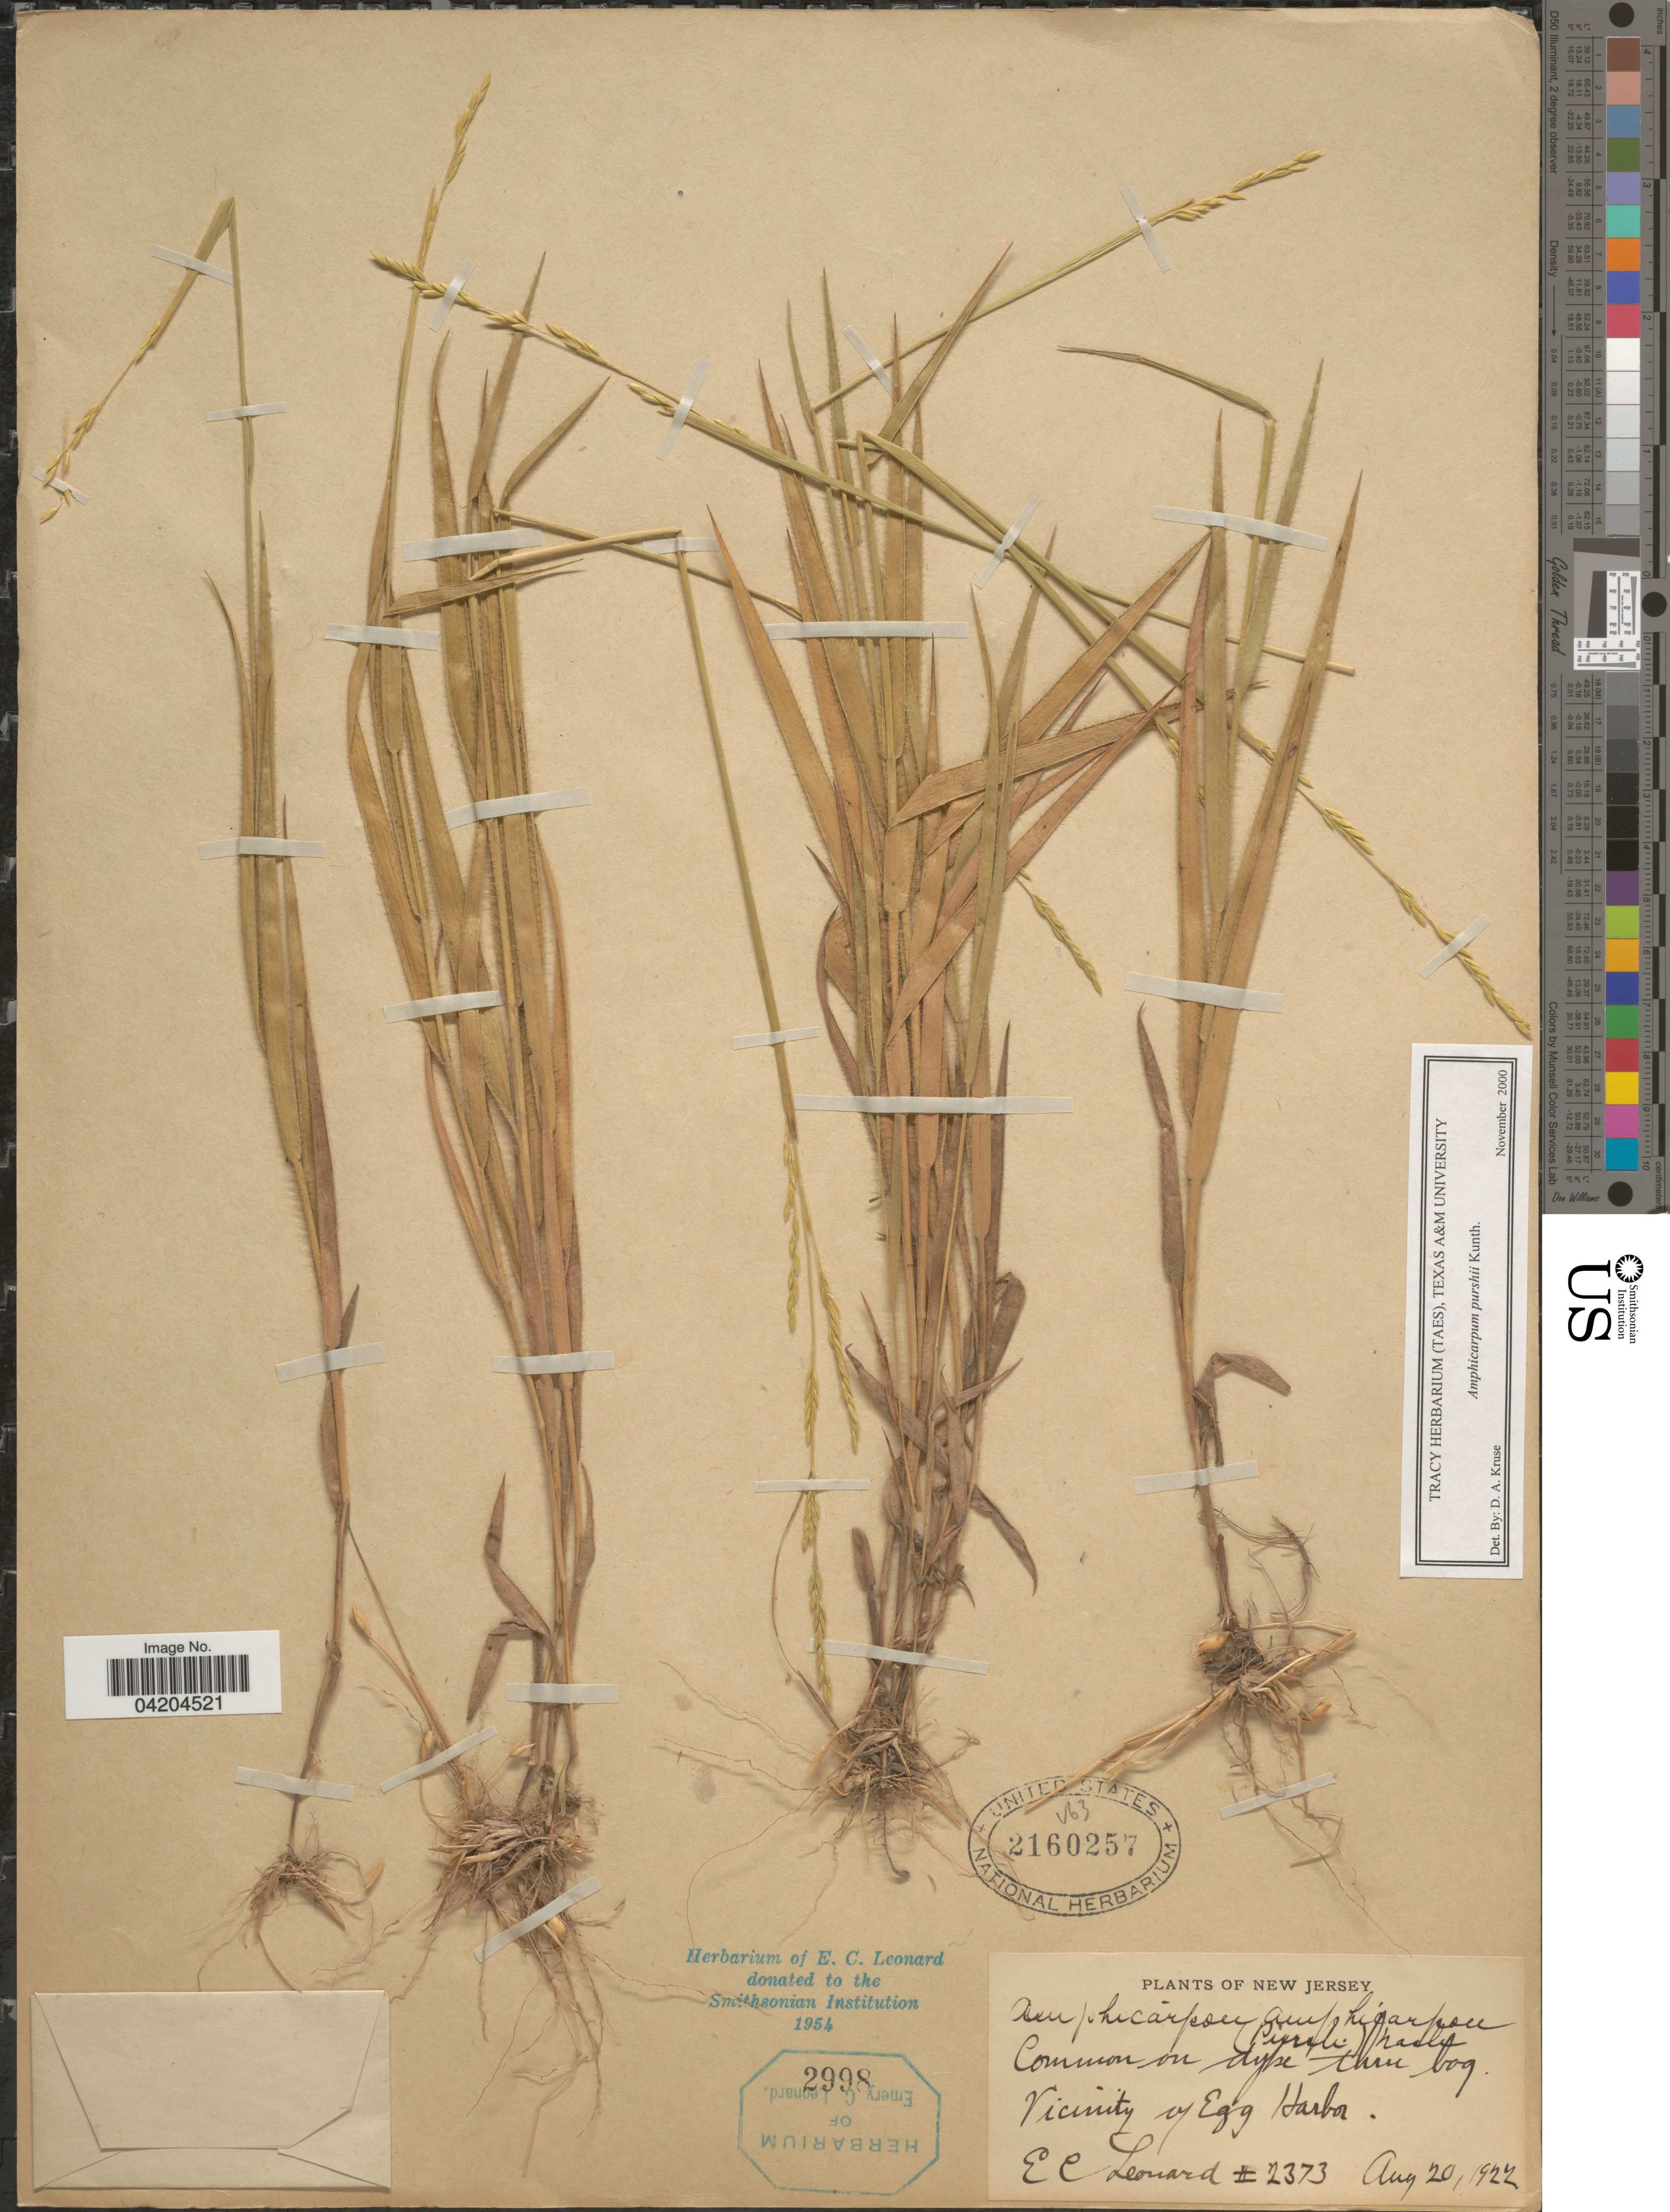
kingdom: Plantae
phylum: Tracheophyta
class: Liliopsida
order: Poales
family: Poaceae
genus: Amphicarpum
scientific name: Amphicarpum amphicarpon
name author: (Pursh) Nash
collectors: E. C. Leonard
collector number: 2373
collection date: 1922-08-20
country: United States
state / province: New Jersey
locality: Vicinity of Egg Harbor.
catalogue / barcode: US 2160257